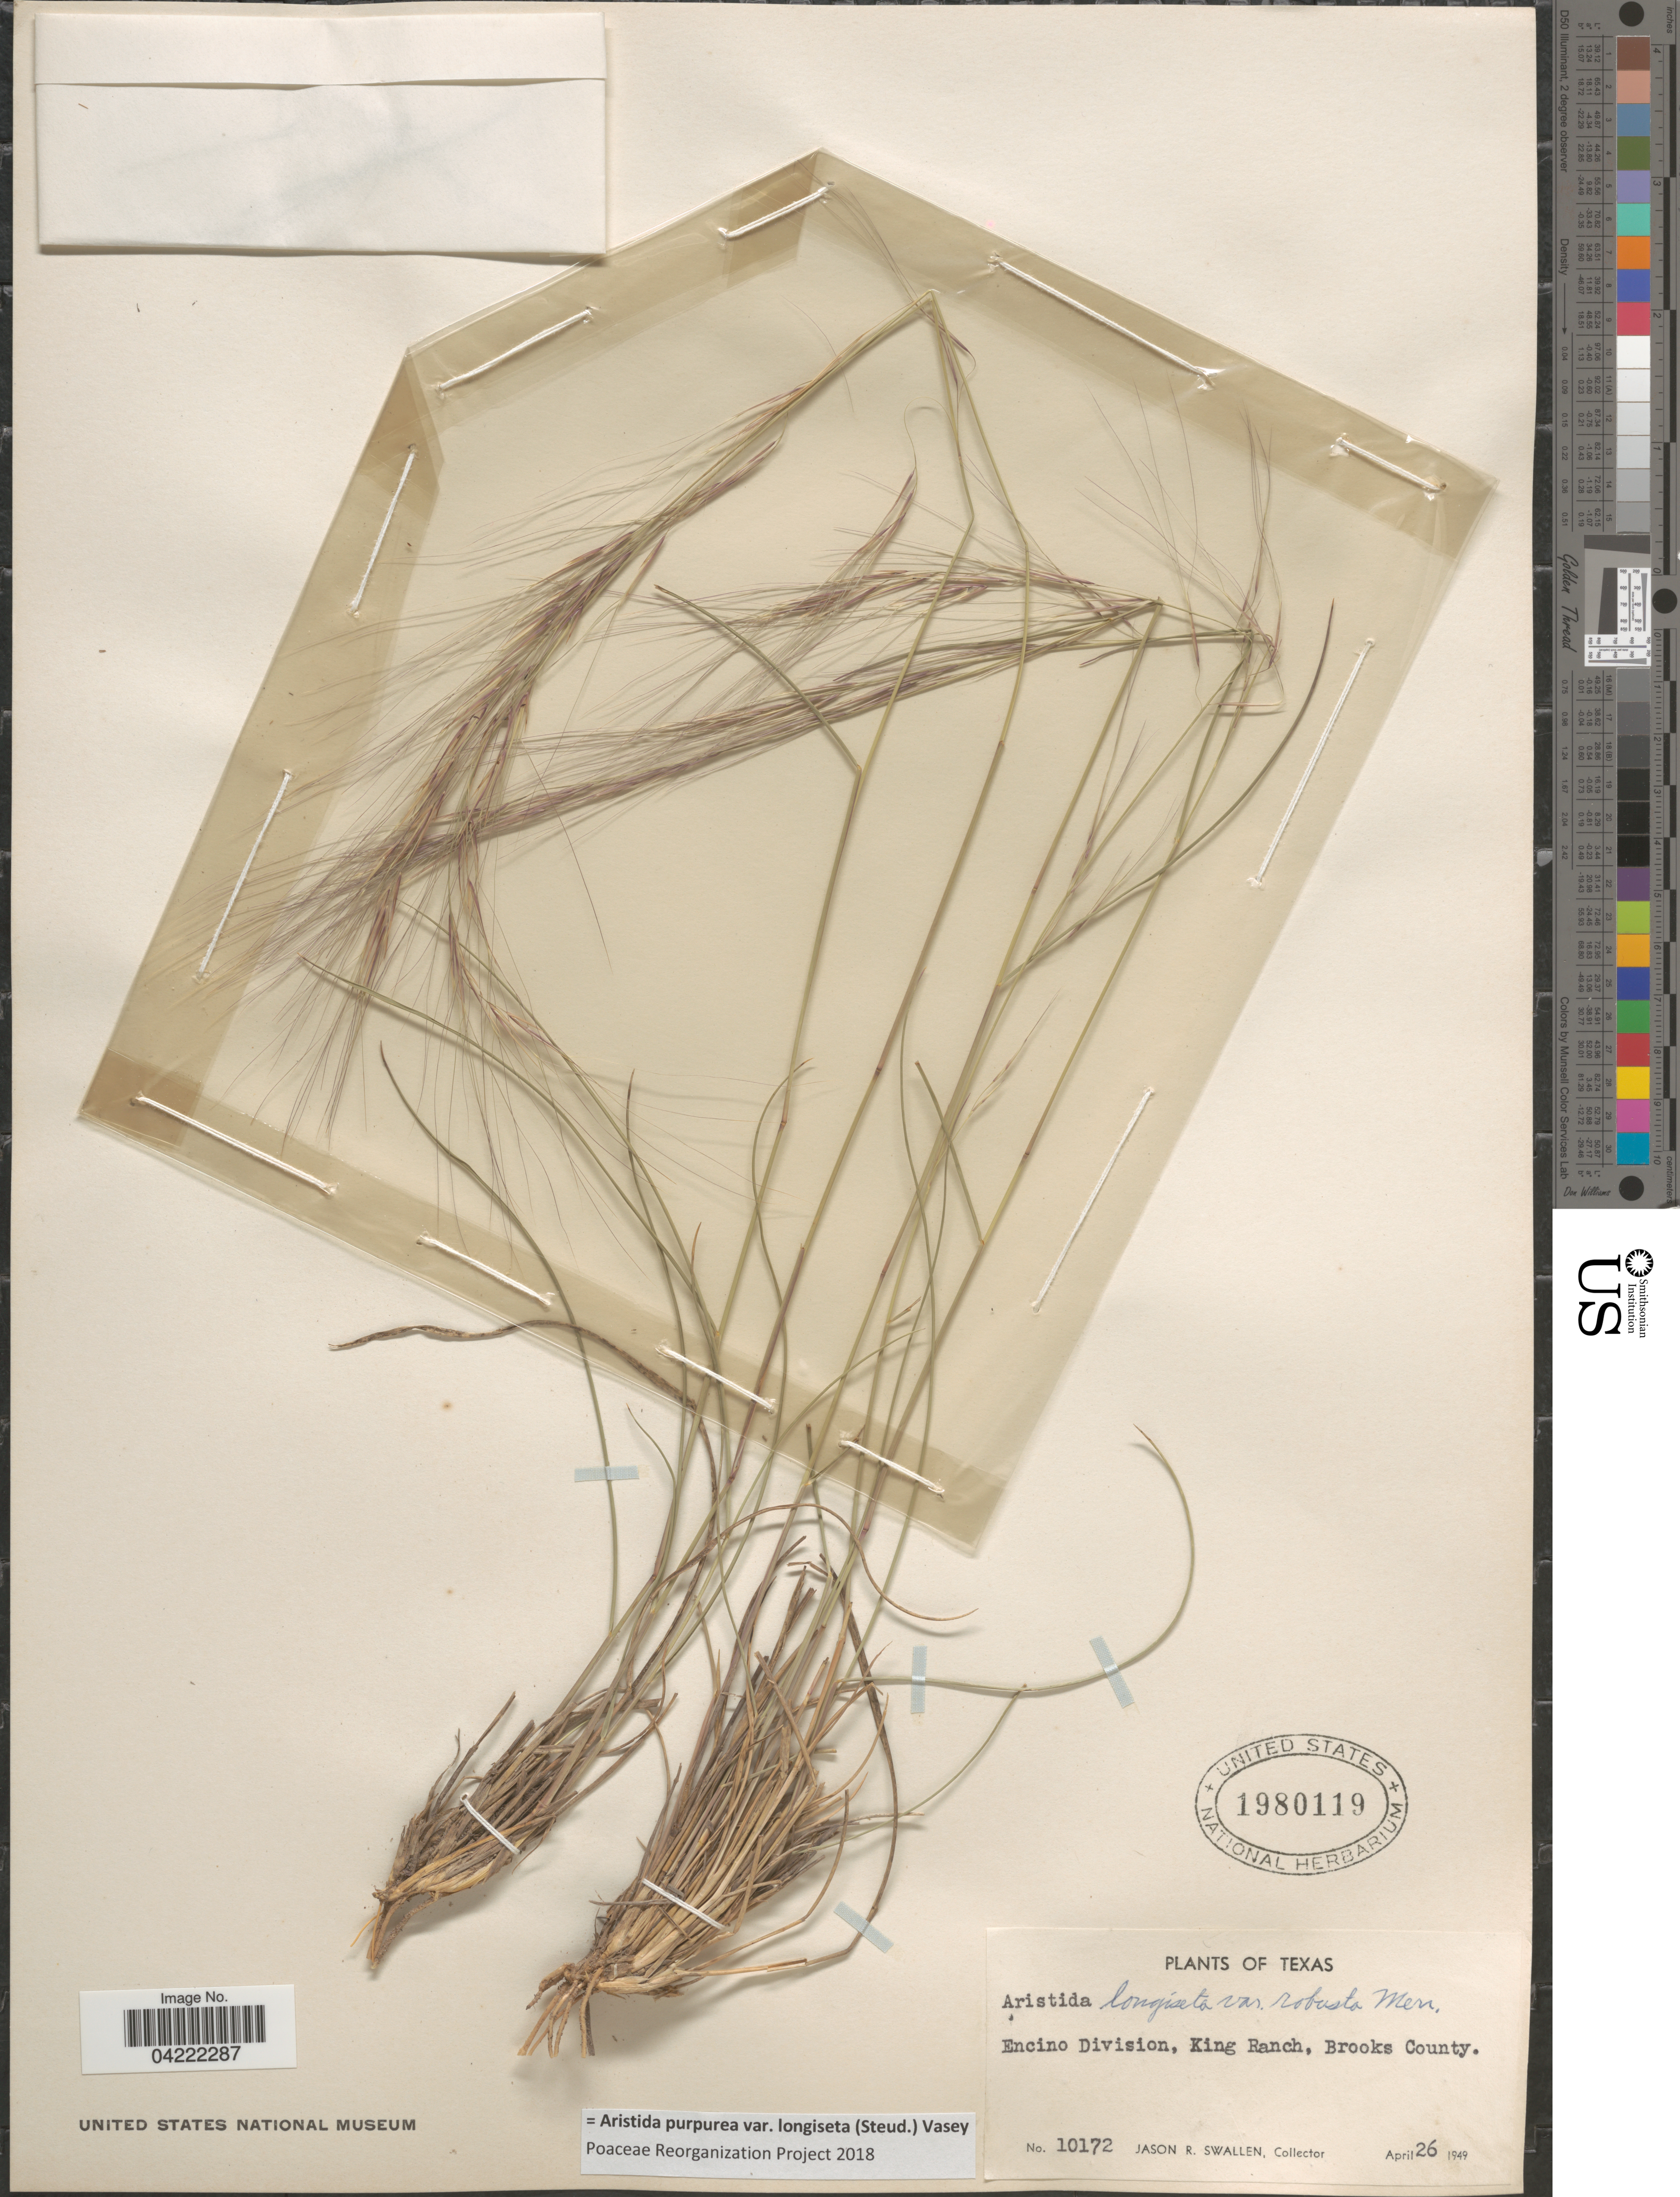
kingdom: Plantae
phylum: Tracheophyta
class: Liliopsida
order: Poales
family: Poaceae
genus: Aristida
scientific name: Aristida purpurea var. longiseta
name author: (Steud.) Vasey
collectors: J. R. Swallen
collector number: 10172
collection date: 1949-04-26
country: United States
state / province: Texas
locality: Encino Division, King Ranch, Brook County.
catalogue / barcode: US 1980119